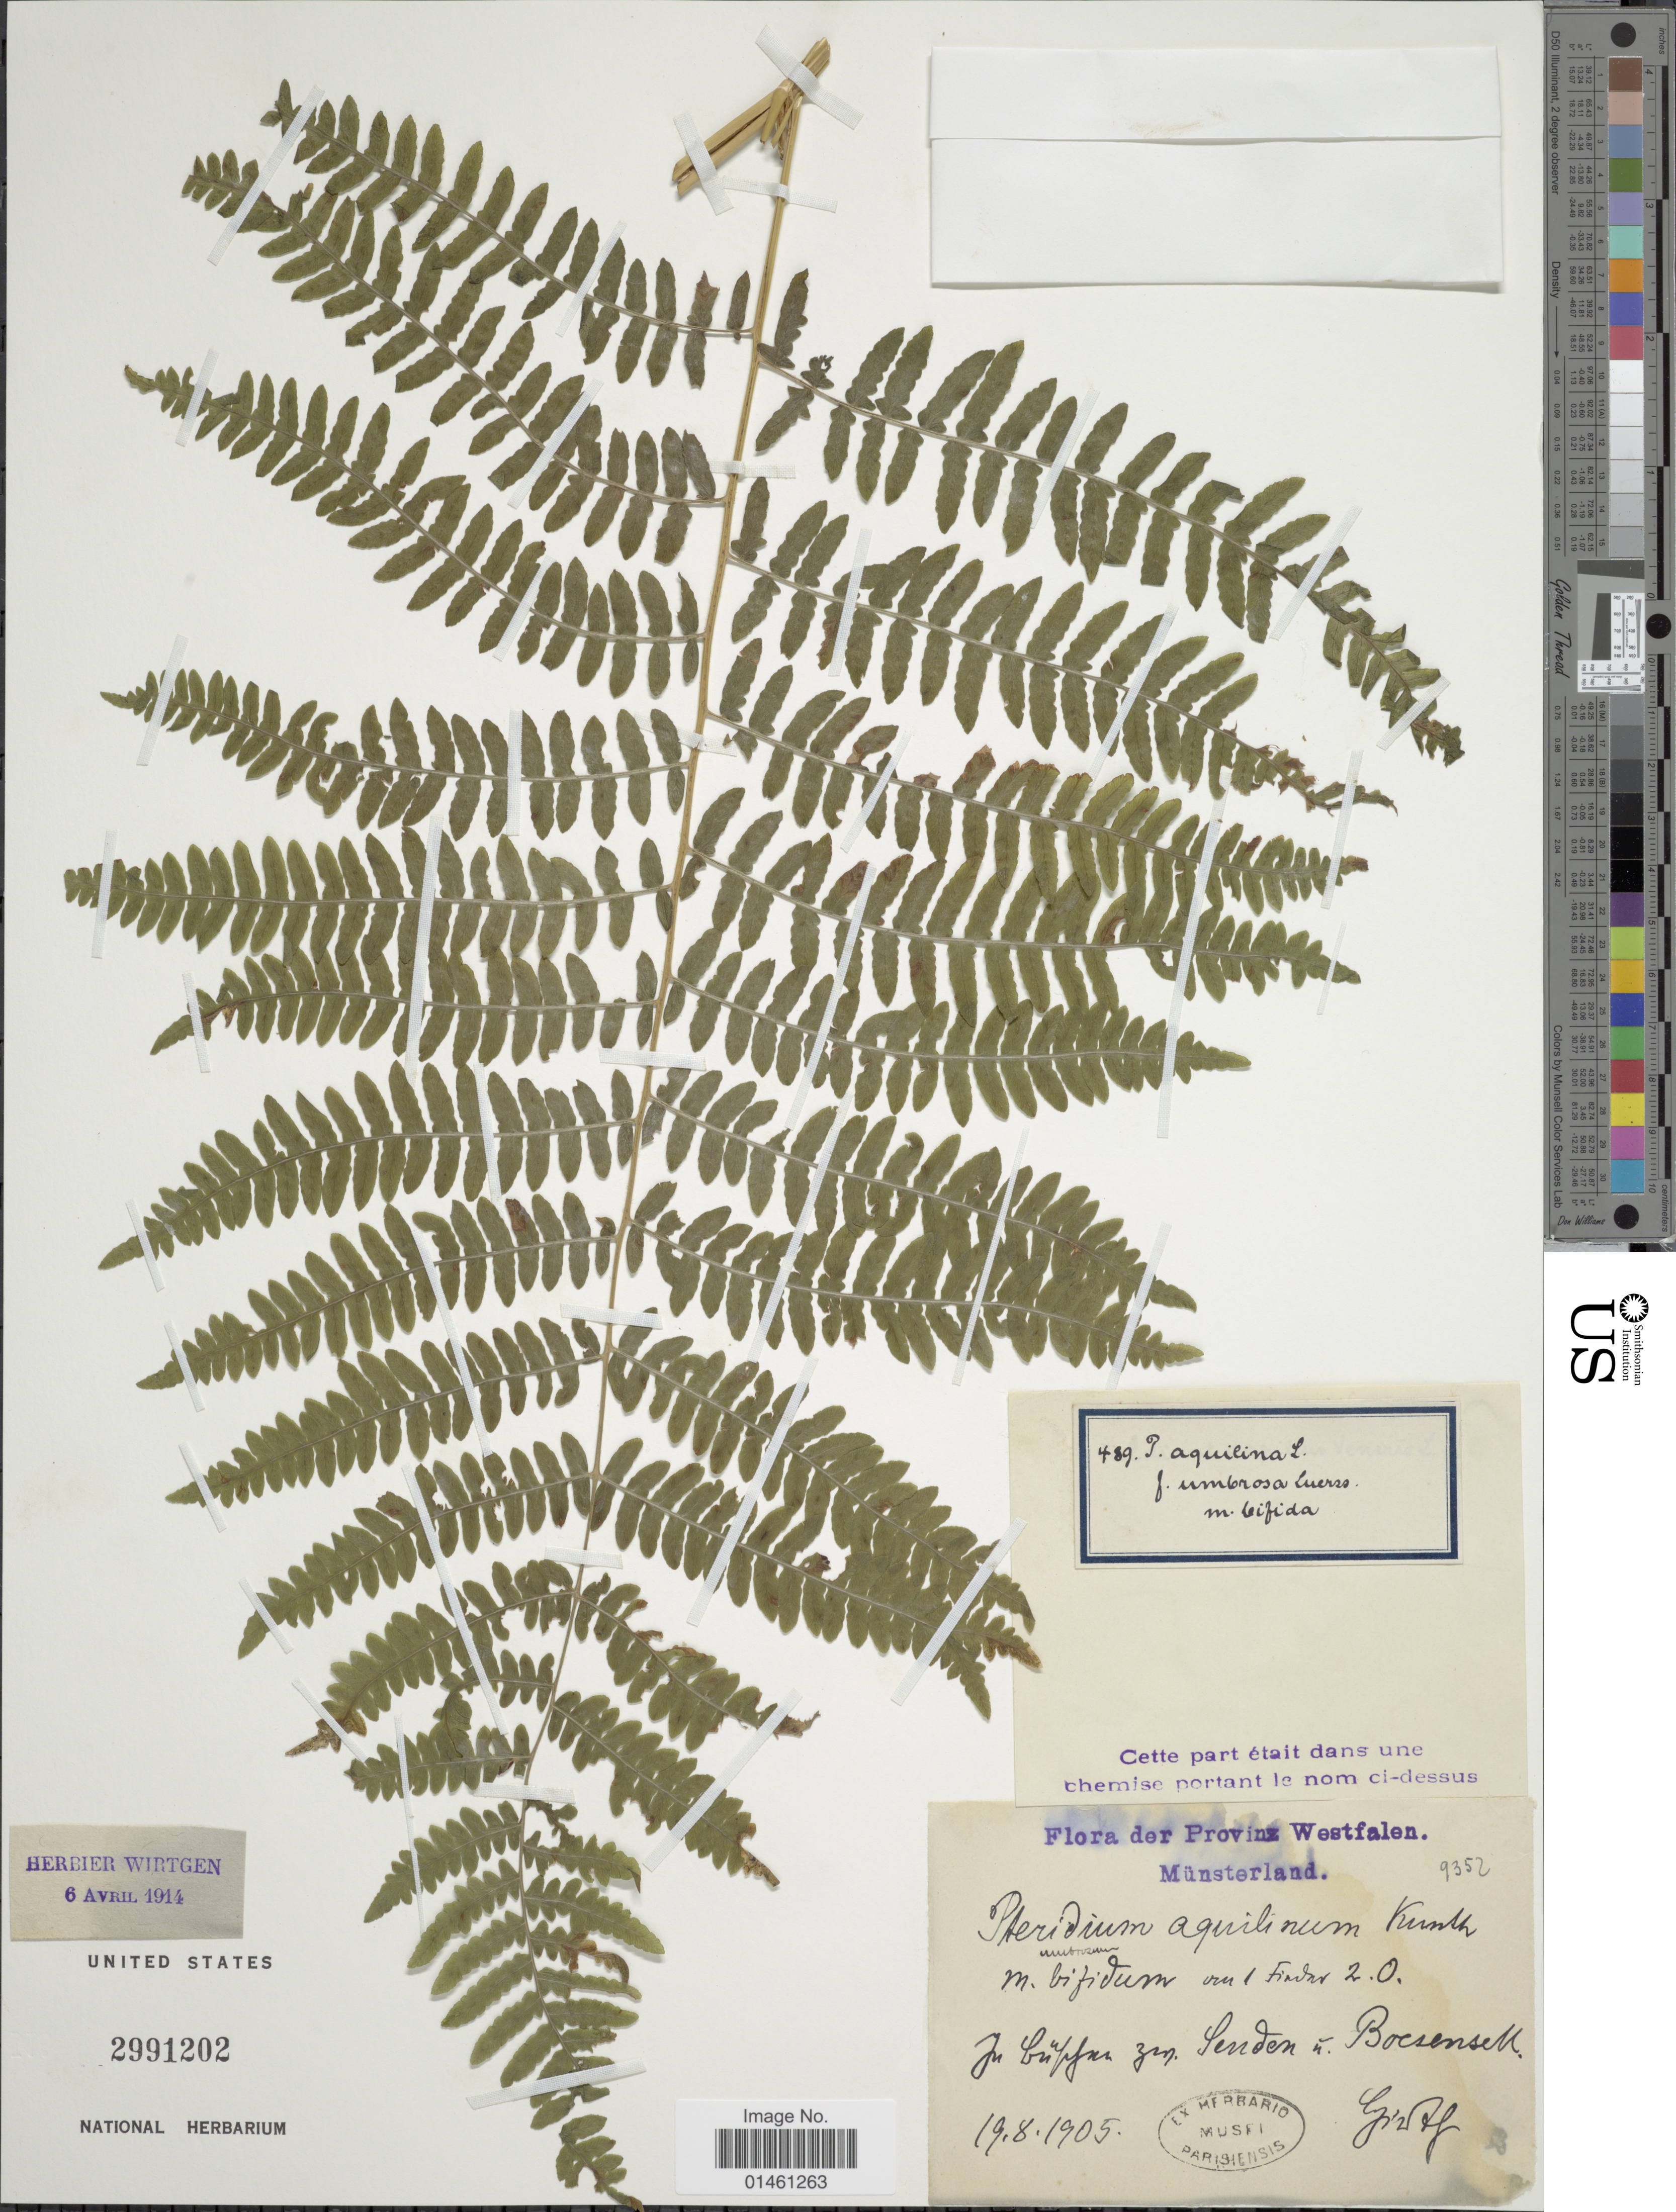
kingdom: Plantae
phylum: Tracheophyta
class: Polypodiopsida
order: Polypodiales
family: Dennstaedtiaceae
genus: Pteridium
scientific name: Pteridium aquilinum var. typicum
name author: R.M. Tryon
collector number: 9352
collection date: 1905-08-19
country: Germany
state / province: Nordrhein-Westfalen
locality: Provinz Westfalen, Münsterland, in [illegible text]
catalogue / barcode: US 2991202